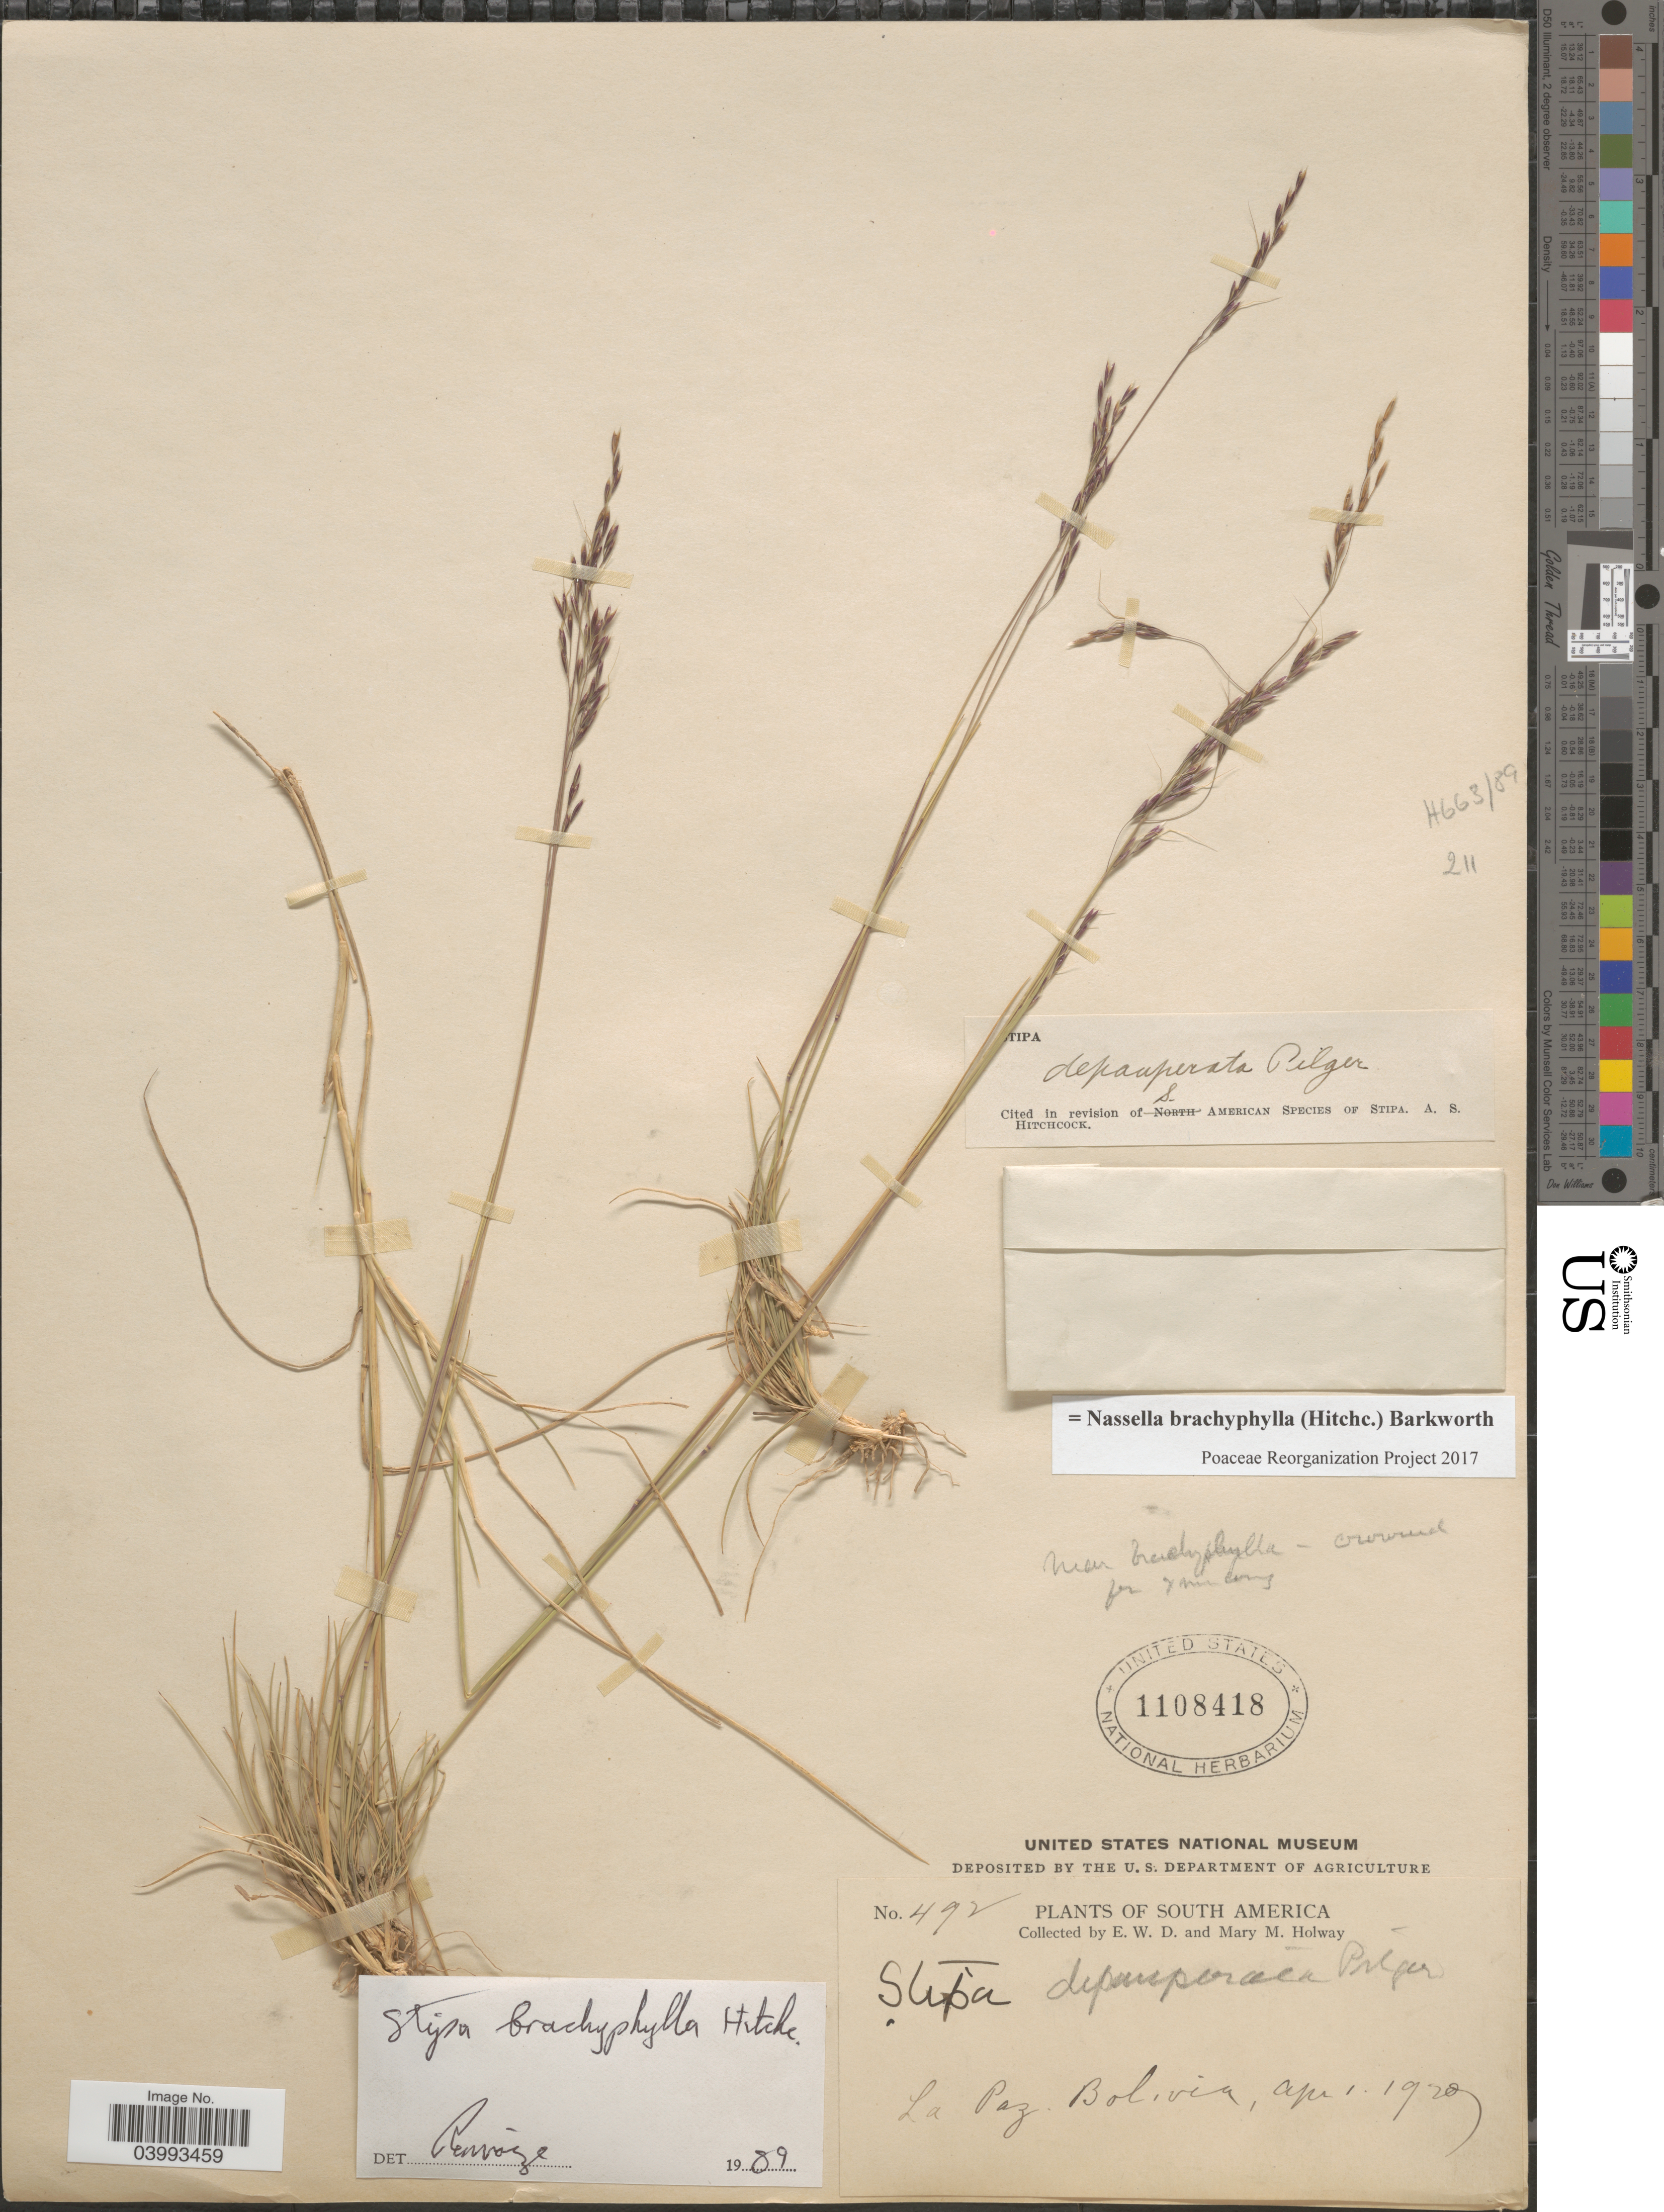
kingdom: Plantae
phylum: Tracheophyta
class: Liliopsida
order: Poales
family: Poaceae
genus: Nassella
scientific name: Nassella brachyphylla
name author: (Hitchc.) Barkworth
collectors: E. W. D. Holway & M. M. Holway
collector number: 492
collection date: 1928-04-01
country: Bolivia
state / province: La Paz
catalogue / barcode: US 1108418